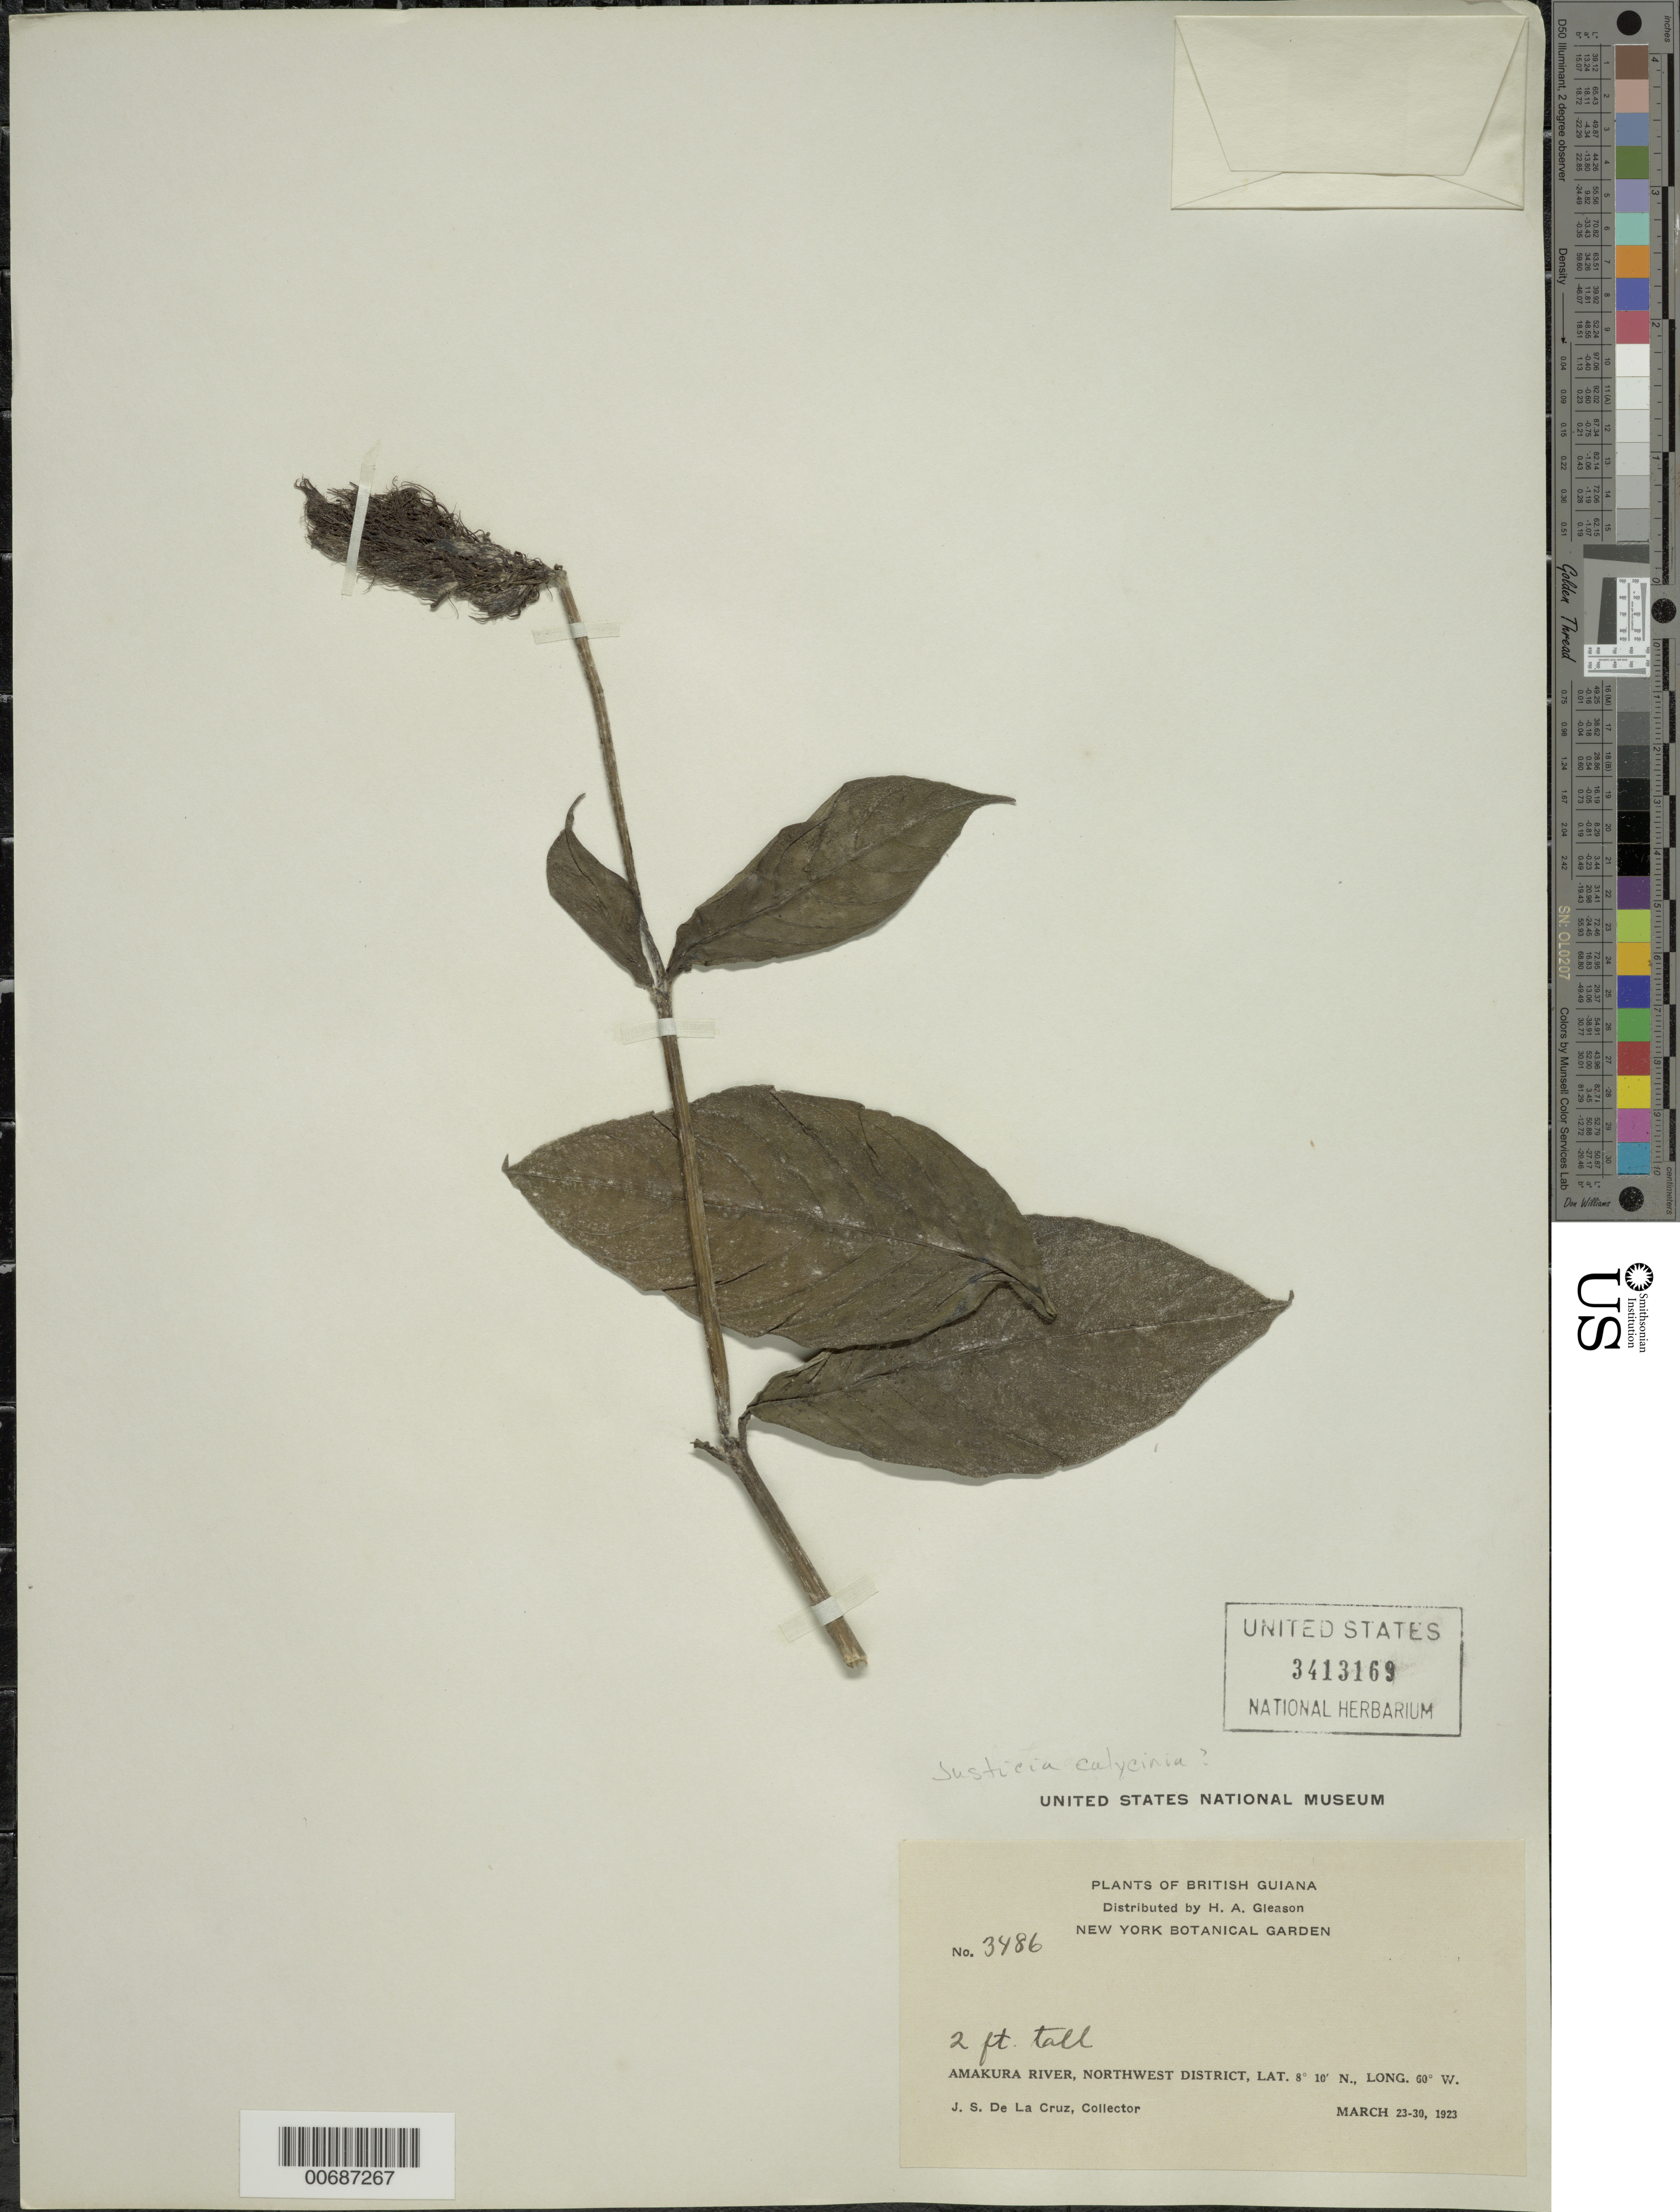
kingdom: Plantae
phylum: Tracheophyta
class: Magnoliopsida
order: Lamiales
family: Acanthaceae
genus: Justicia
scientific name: Justicia sp.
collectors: J. S. de la Cruz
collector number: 3486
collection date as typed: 23-Mar-23 to 30-Mar-23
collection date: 1923-03-23/1923-03-30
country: Guyana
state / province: Barima-Waini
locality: Amakura R., NW District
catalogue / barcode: US 3413169